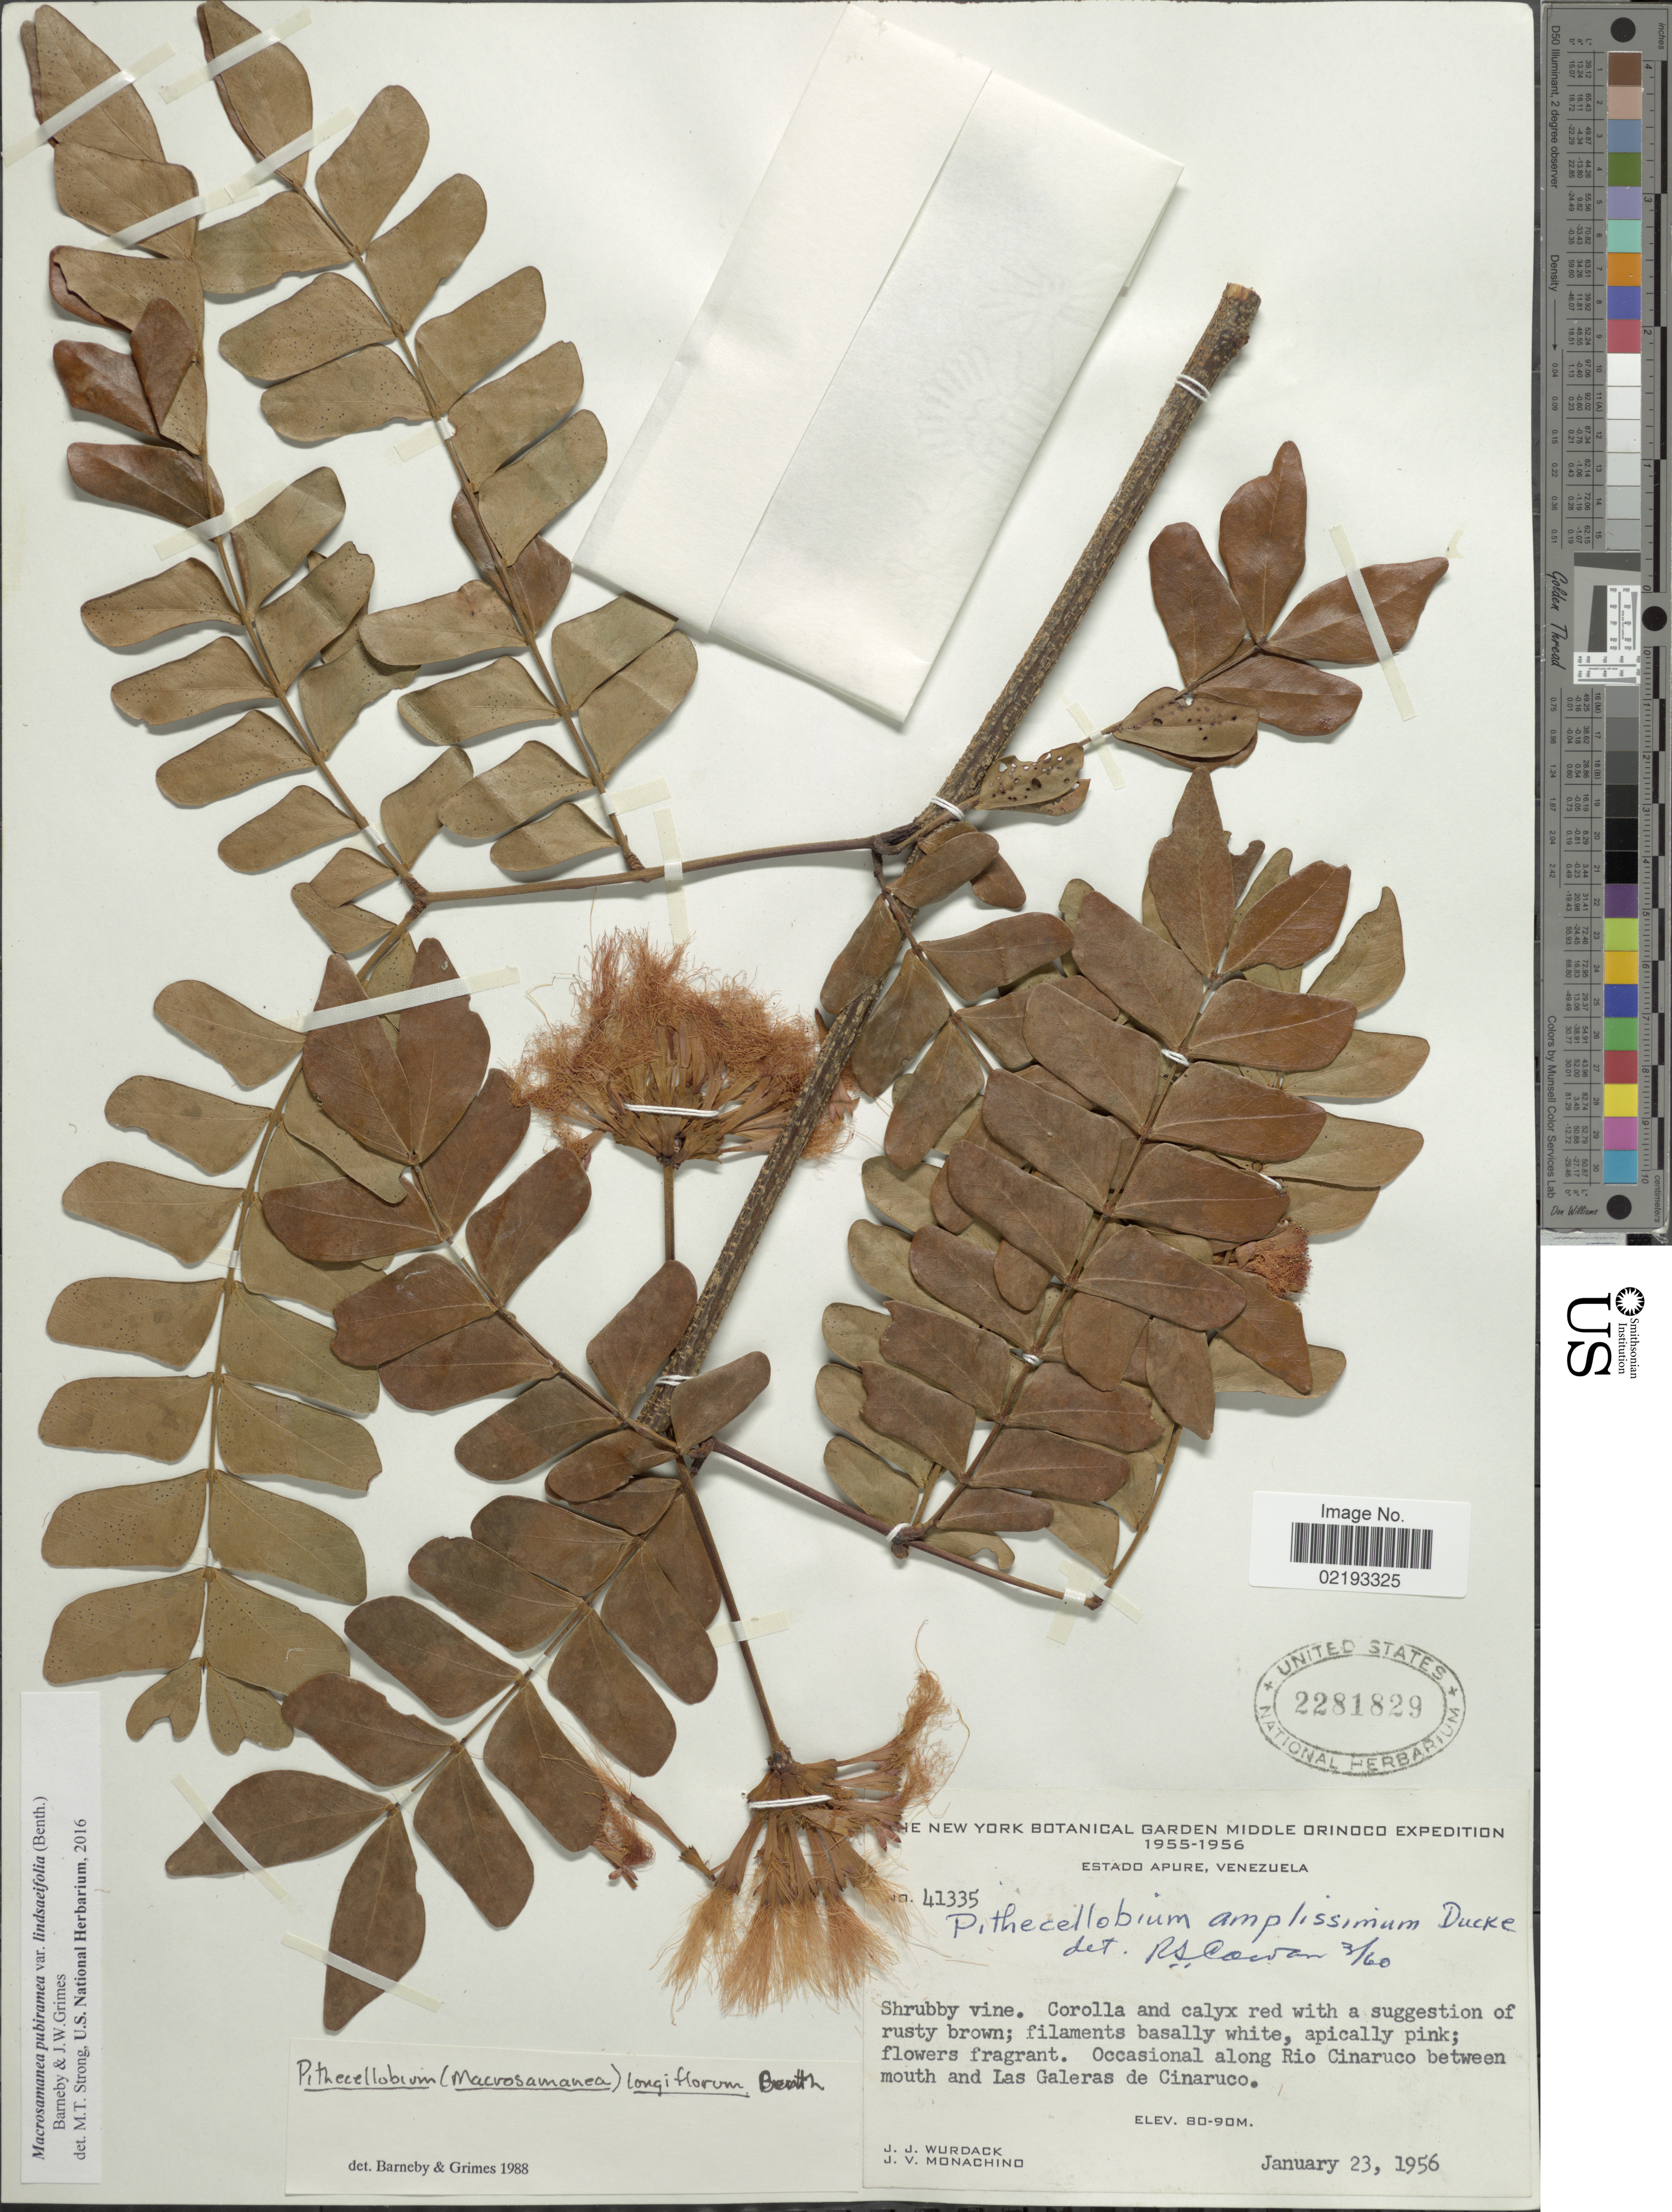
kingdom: Plantae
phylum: Tracheophyta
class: Magnoliopsida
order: Fabales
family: Fabaceae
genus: Macrosamanea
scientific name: Macrosamanea pubiramea var. lindsaeifolia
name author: (Spruce ex Benth.) Barneby & J.W. Grimes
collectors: J. J. Wurdack & J. V. Monachino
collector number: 41335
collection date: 1956-01-23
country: Venezuela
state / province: Apure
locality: Occasional along Rio Cinaruco between mouth and Las Galeras de Cinaruco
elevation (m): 80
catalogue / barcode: US 2281829